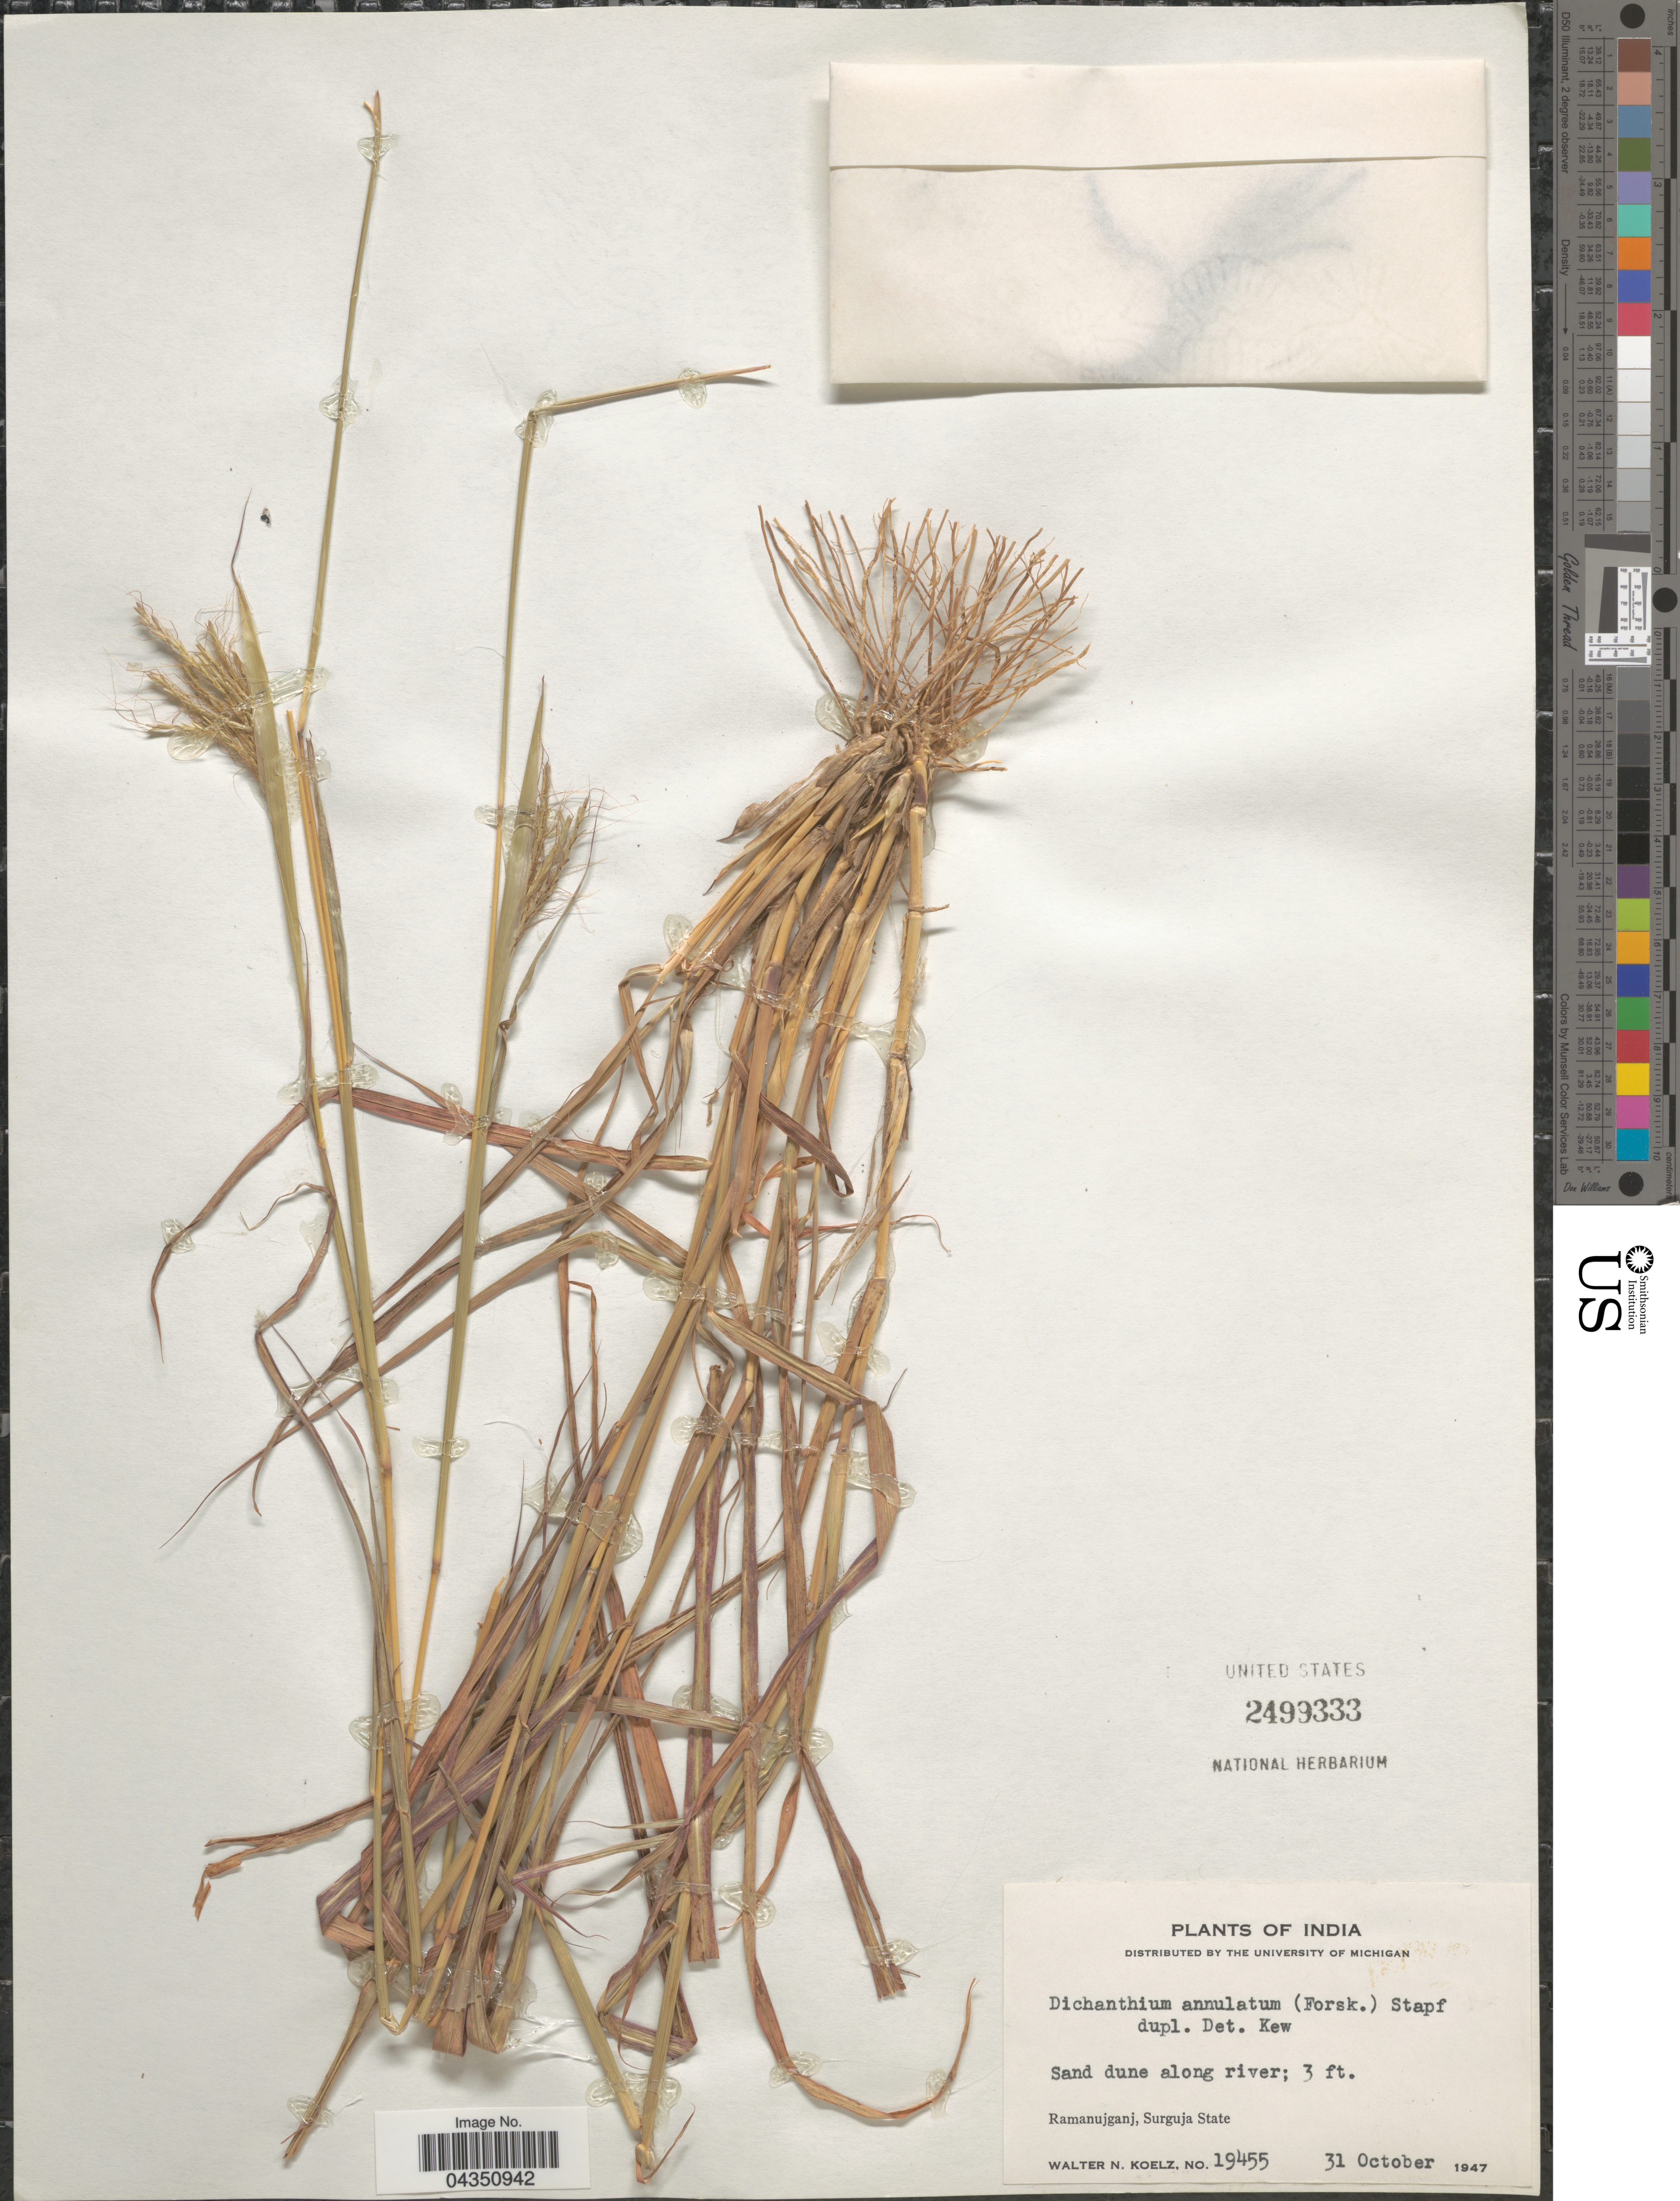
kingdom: Plantae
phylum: Tracheophyta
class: Liliopsida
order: Poales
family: Poaceae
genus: Dichanthium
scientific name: Dichanthium annulatum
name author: (Forssk.) Stapf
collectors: W. N. Koelz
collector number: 19455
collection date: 1947-10-31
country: India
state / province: Chhattisgarh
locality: Along river; Ramanujganj, Surguja State.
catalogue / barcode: US 2499333